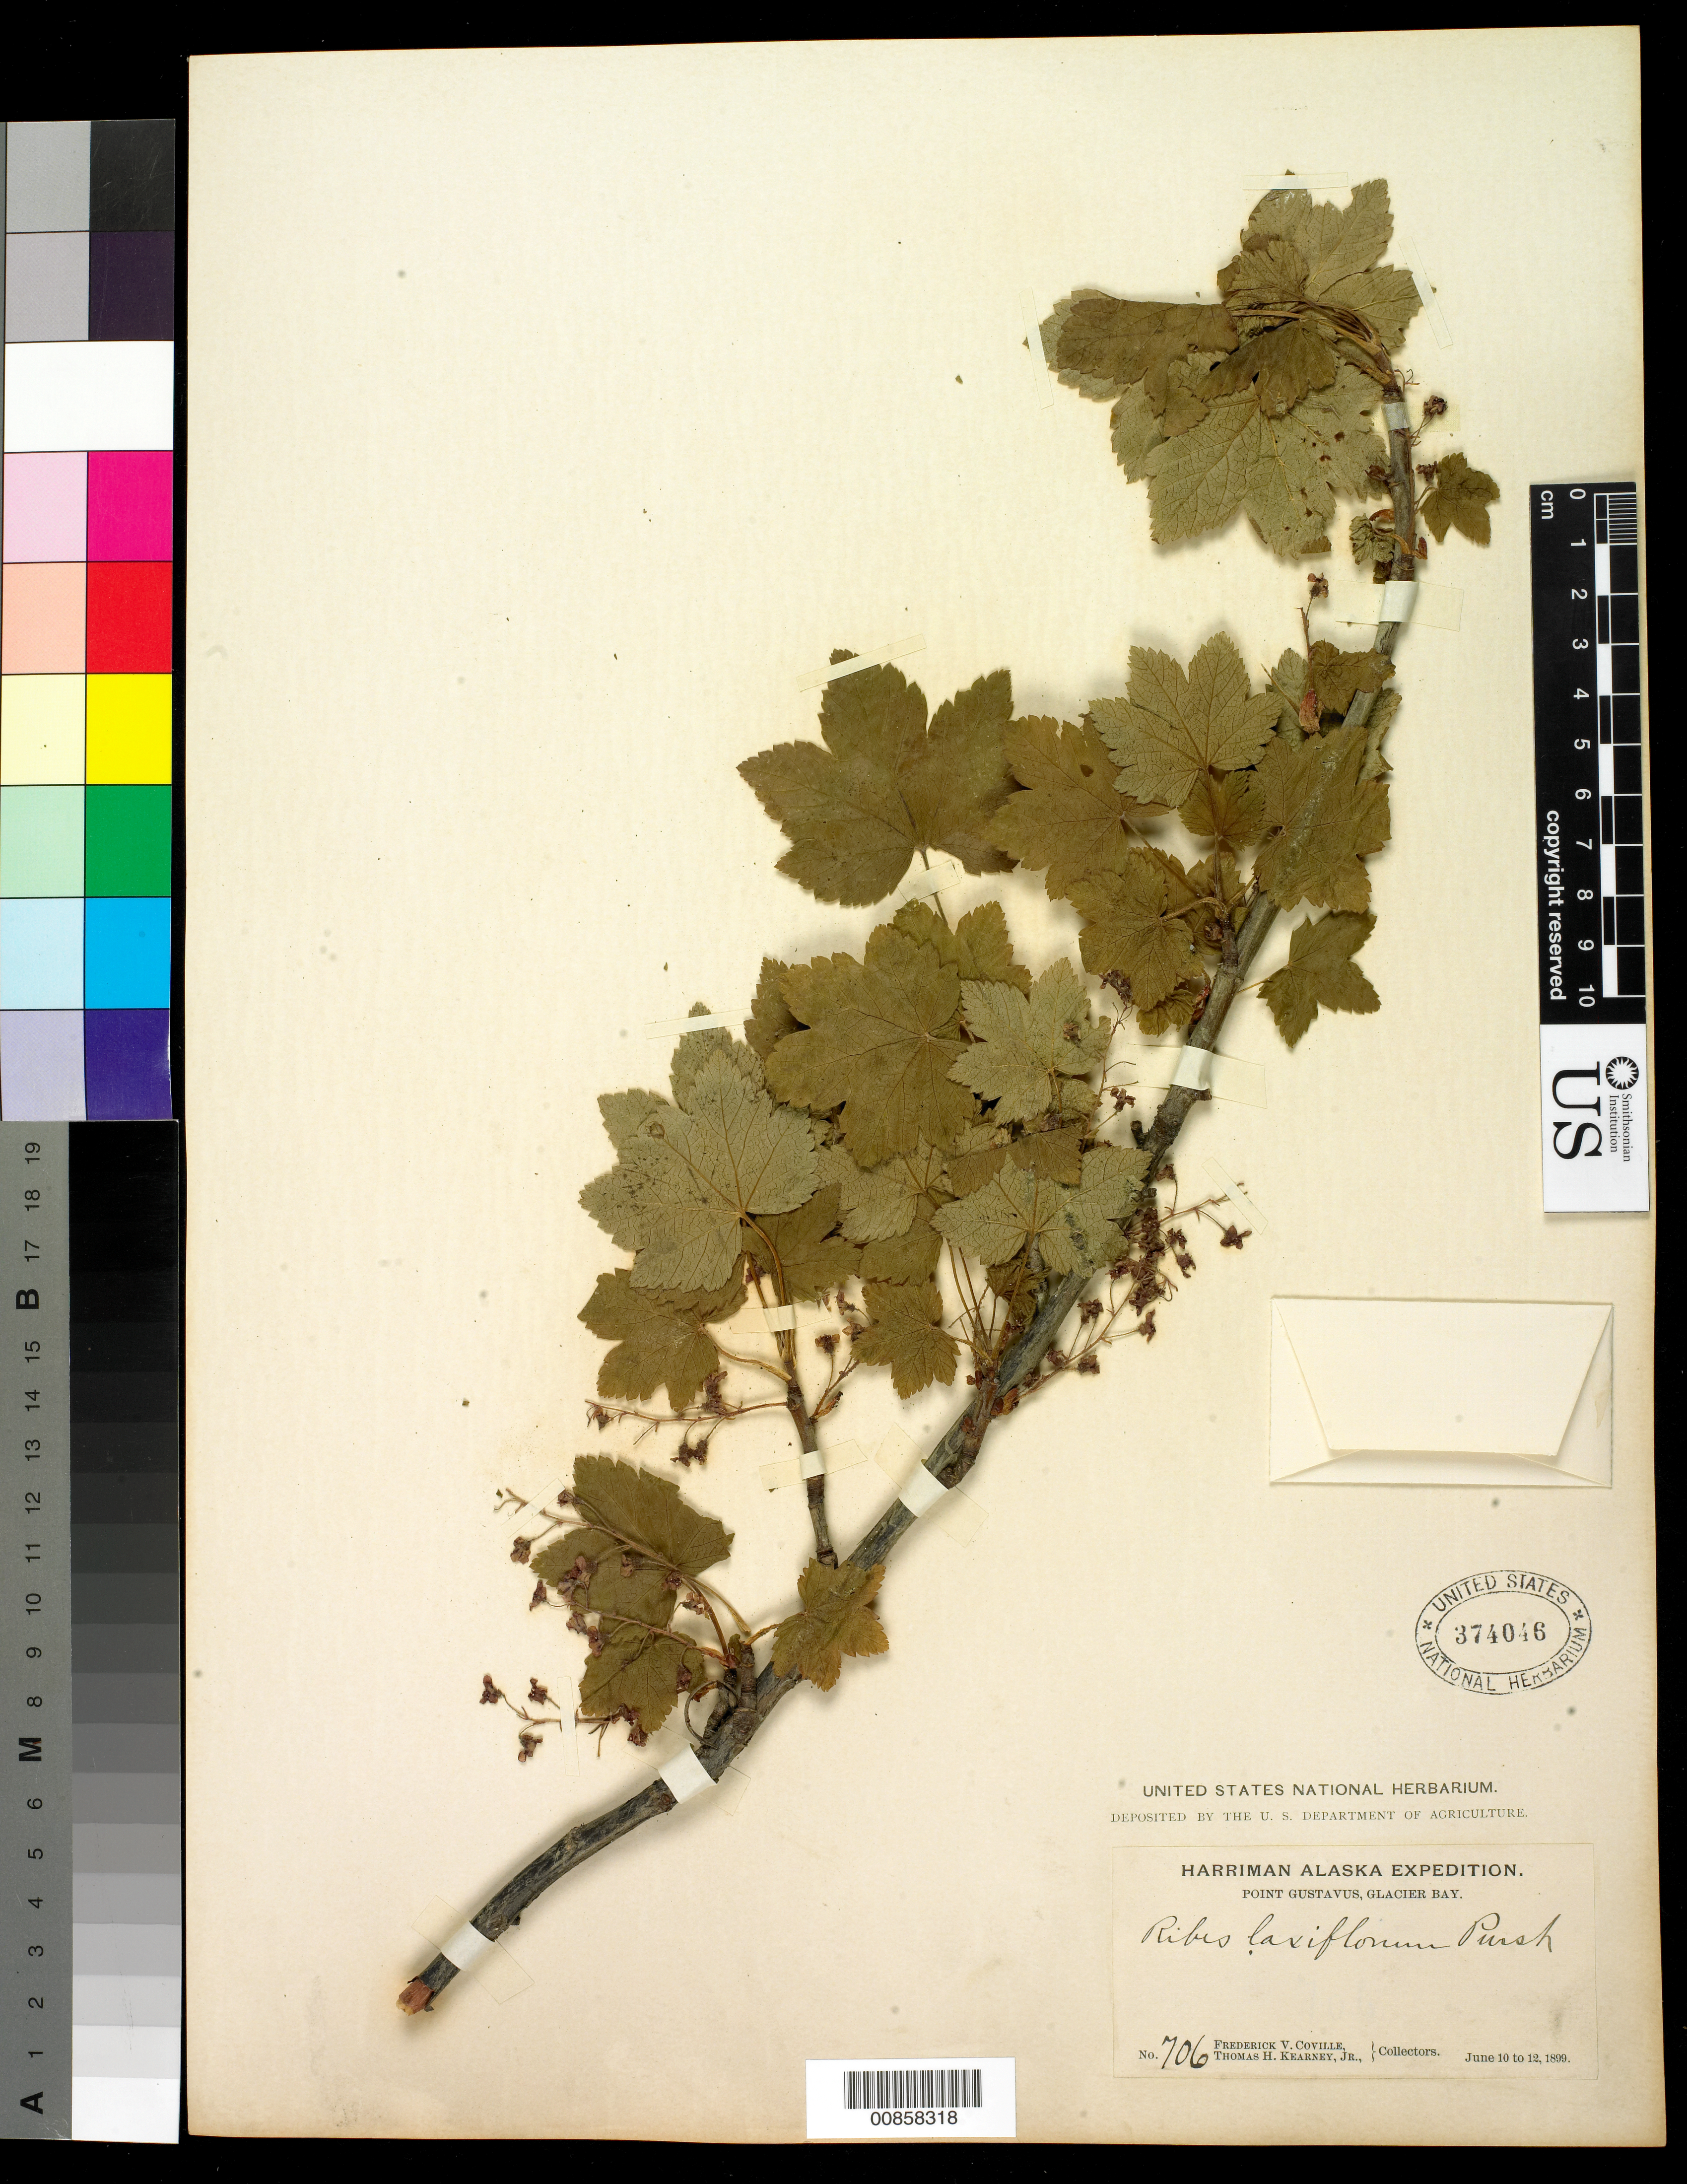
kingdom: Plantae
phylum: Tracheophyta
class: Magnoliopsida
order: Saxifragales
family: Grossulariaceae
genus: Ribes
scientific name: Ribes laxiflorum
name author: Pursh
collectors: F. V. Coville & T. H. Kearney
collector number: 706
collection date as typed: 10 Jun 1899 to 12 Jun 1899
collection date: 1899-06-10/1899-06-12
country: United States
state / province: Alaska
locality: Point Gustavus, Glacier Bay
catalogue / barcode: US 374046